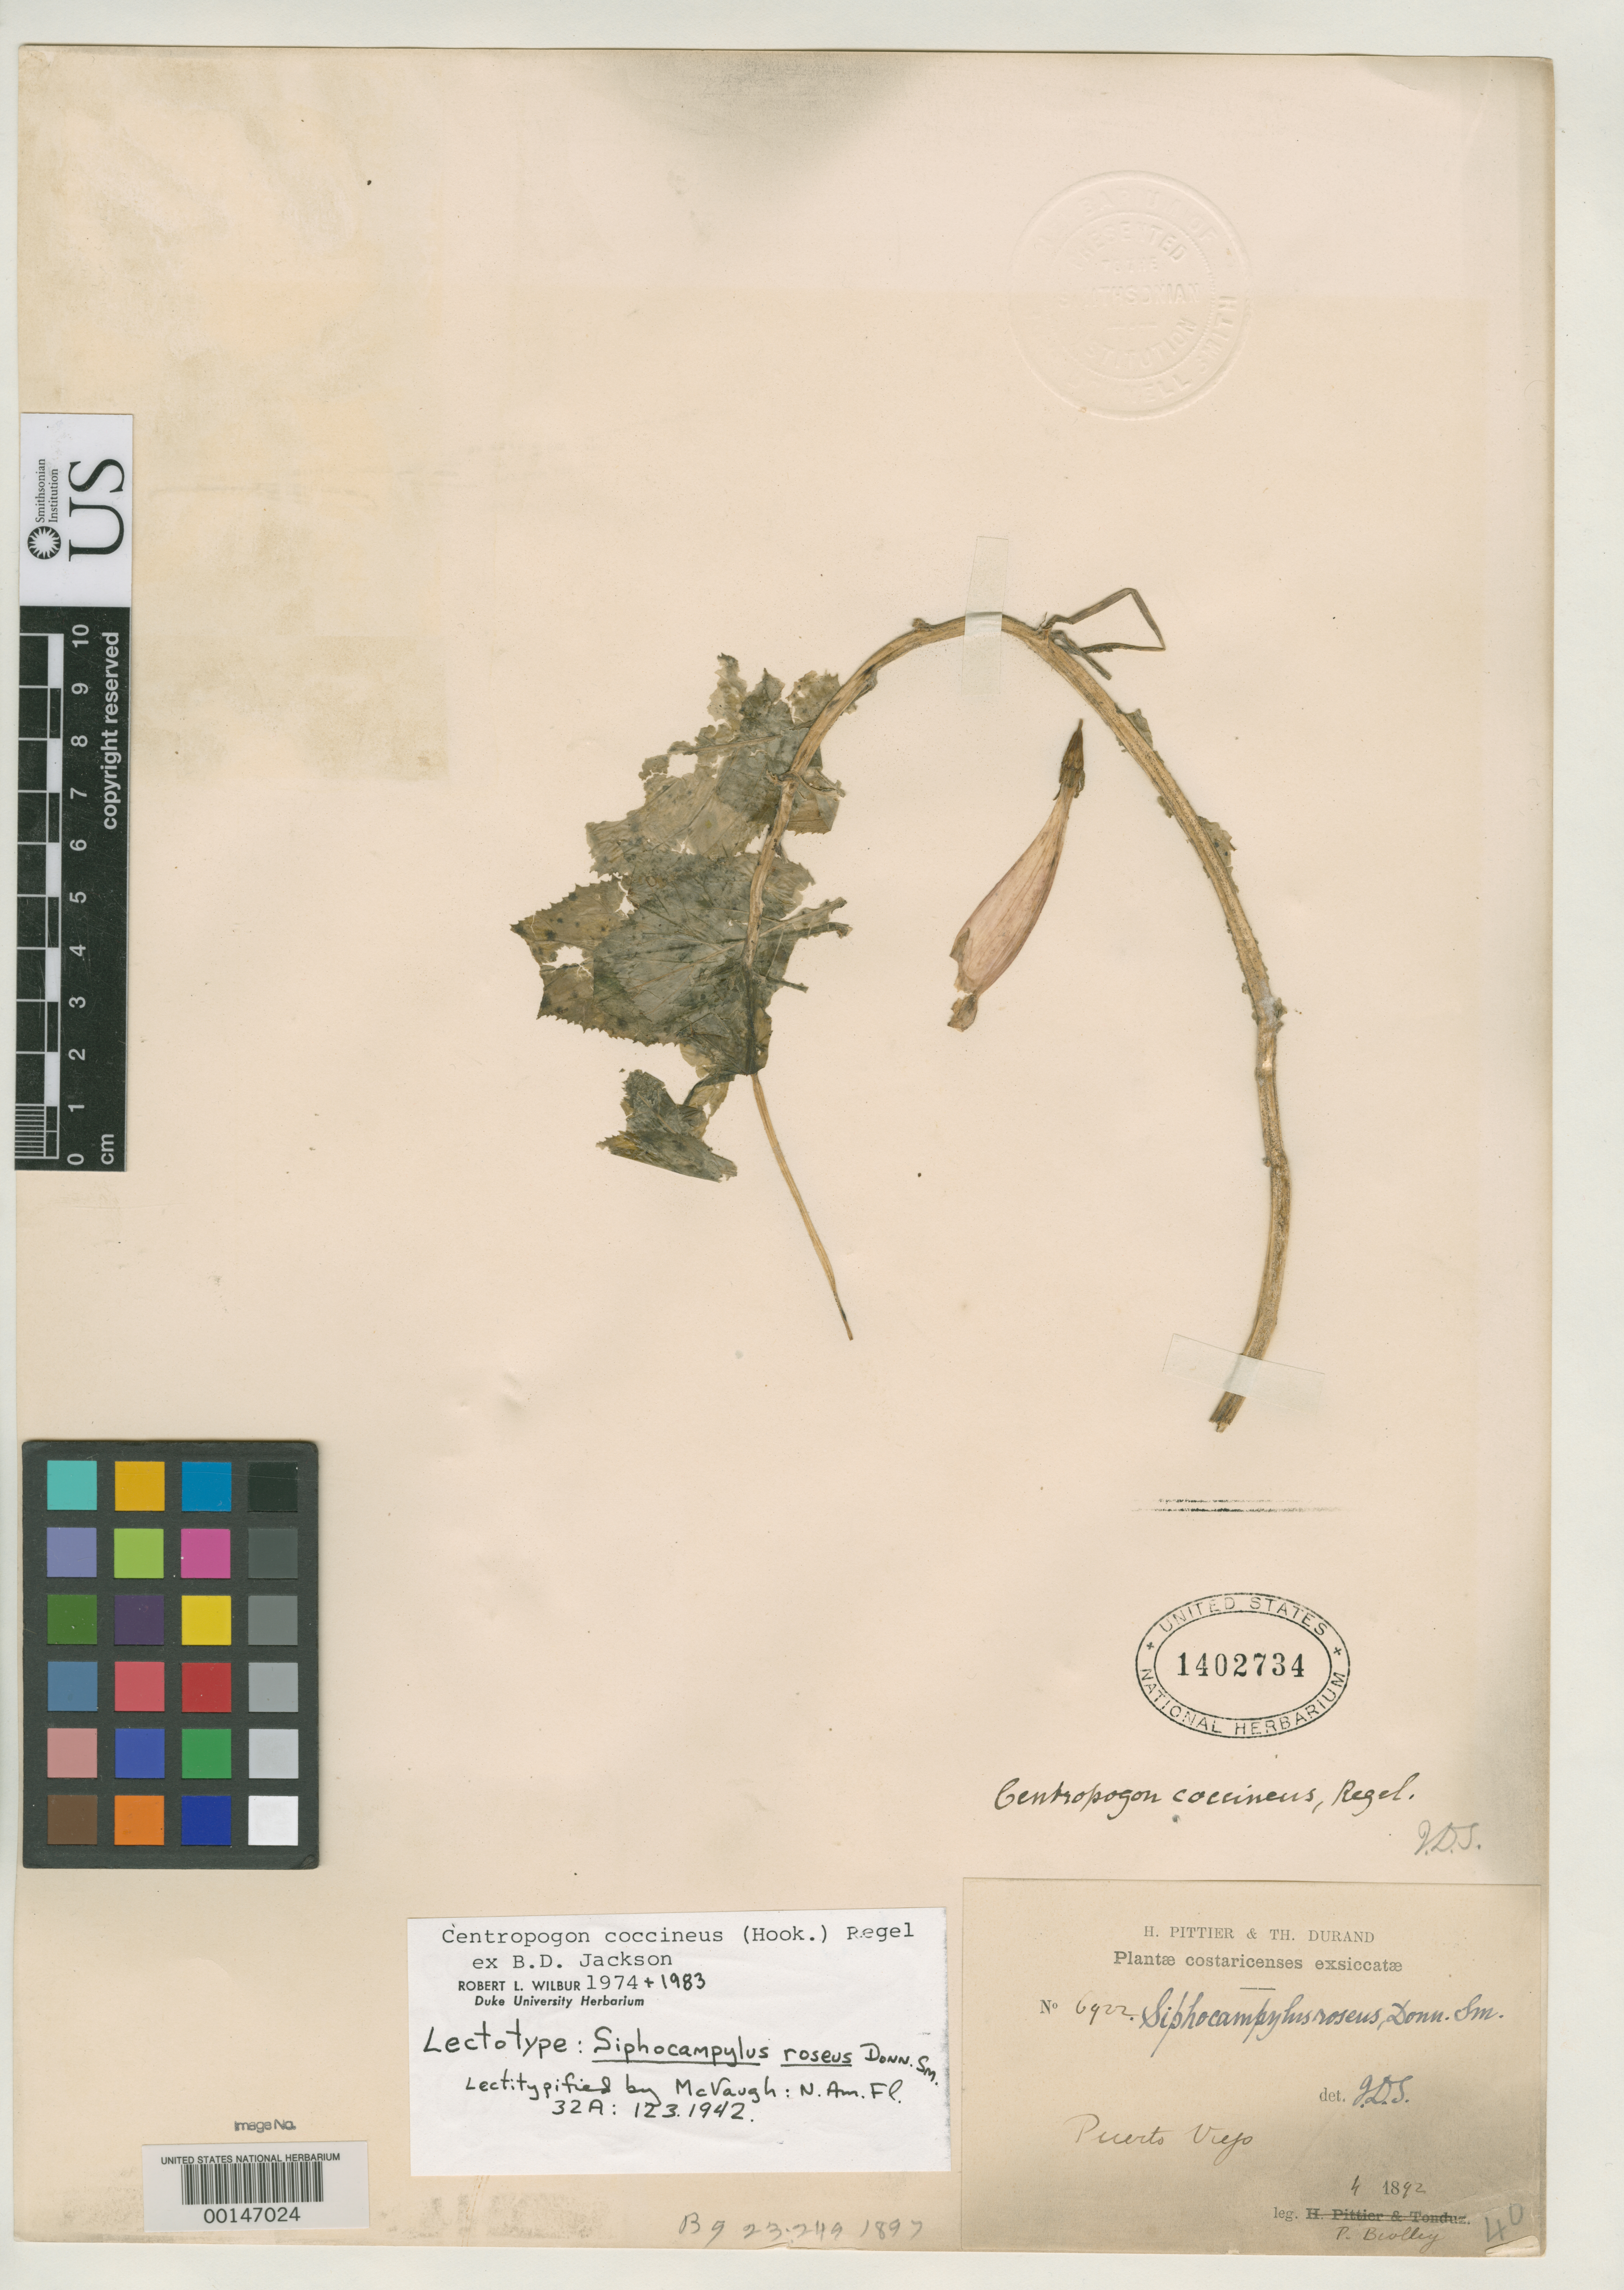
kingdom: Plantae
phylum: Tracheophyta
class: Magnoliopsida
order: Asterales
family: Campanulaceae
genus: Siphocampylus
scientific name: Siphocampylus roseus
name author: Donn. Sm.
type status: Lectotype; Syntype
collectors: P. Biolley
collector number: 6922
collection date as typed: Apr 1892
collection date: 1892-04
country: Costa Rica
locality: Confluence of Rivers Sarapiqui and Puerto Viejo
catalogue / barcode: US 1402734